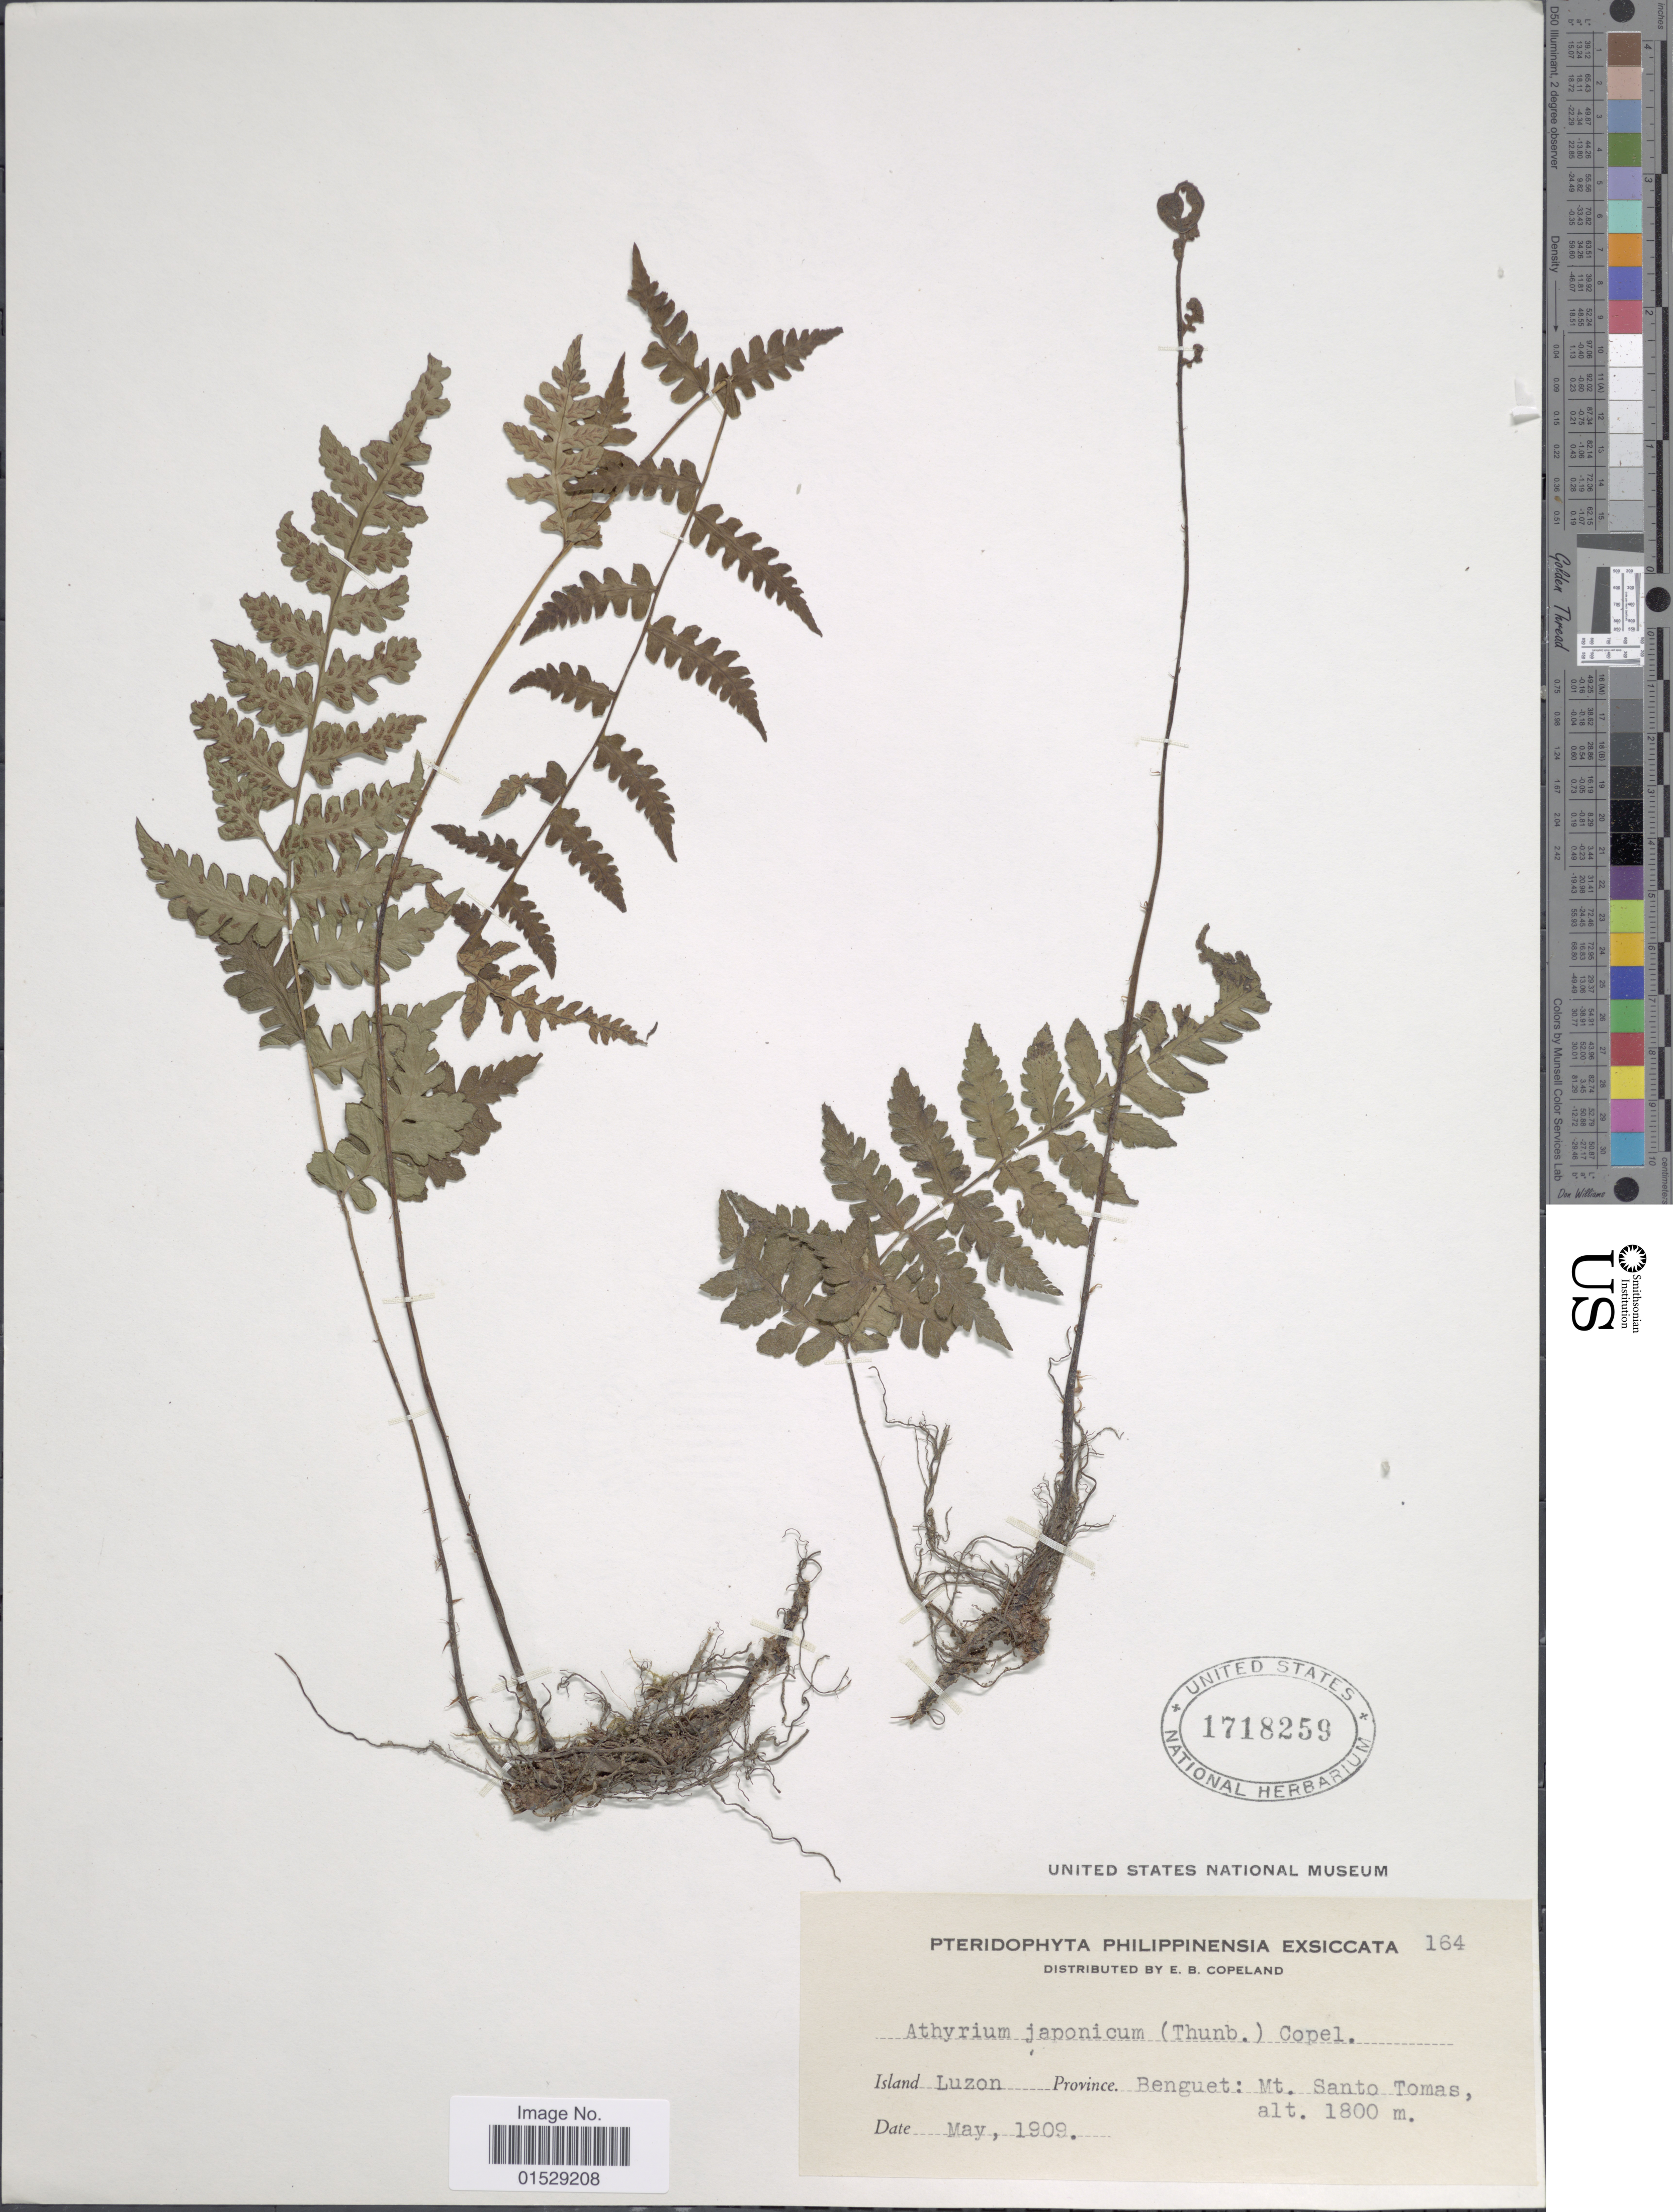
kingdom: Plantae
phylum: Tracheophyta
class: Polypodiopsida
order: Polypodiales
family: Athyriaceae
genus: Deparia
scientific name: Deparia petersenii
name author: (Kunze) M. Kato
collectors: E. Copleand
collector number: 164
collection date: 1909-05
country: Philippines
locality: Island Luzon, Province Benguet: Mt. Santo Tomas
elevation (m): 1800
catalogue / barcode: US 1718259